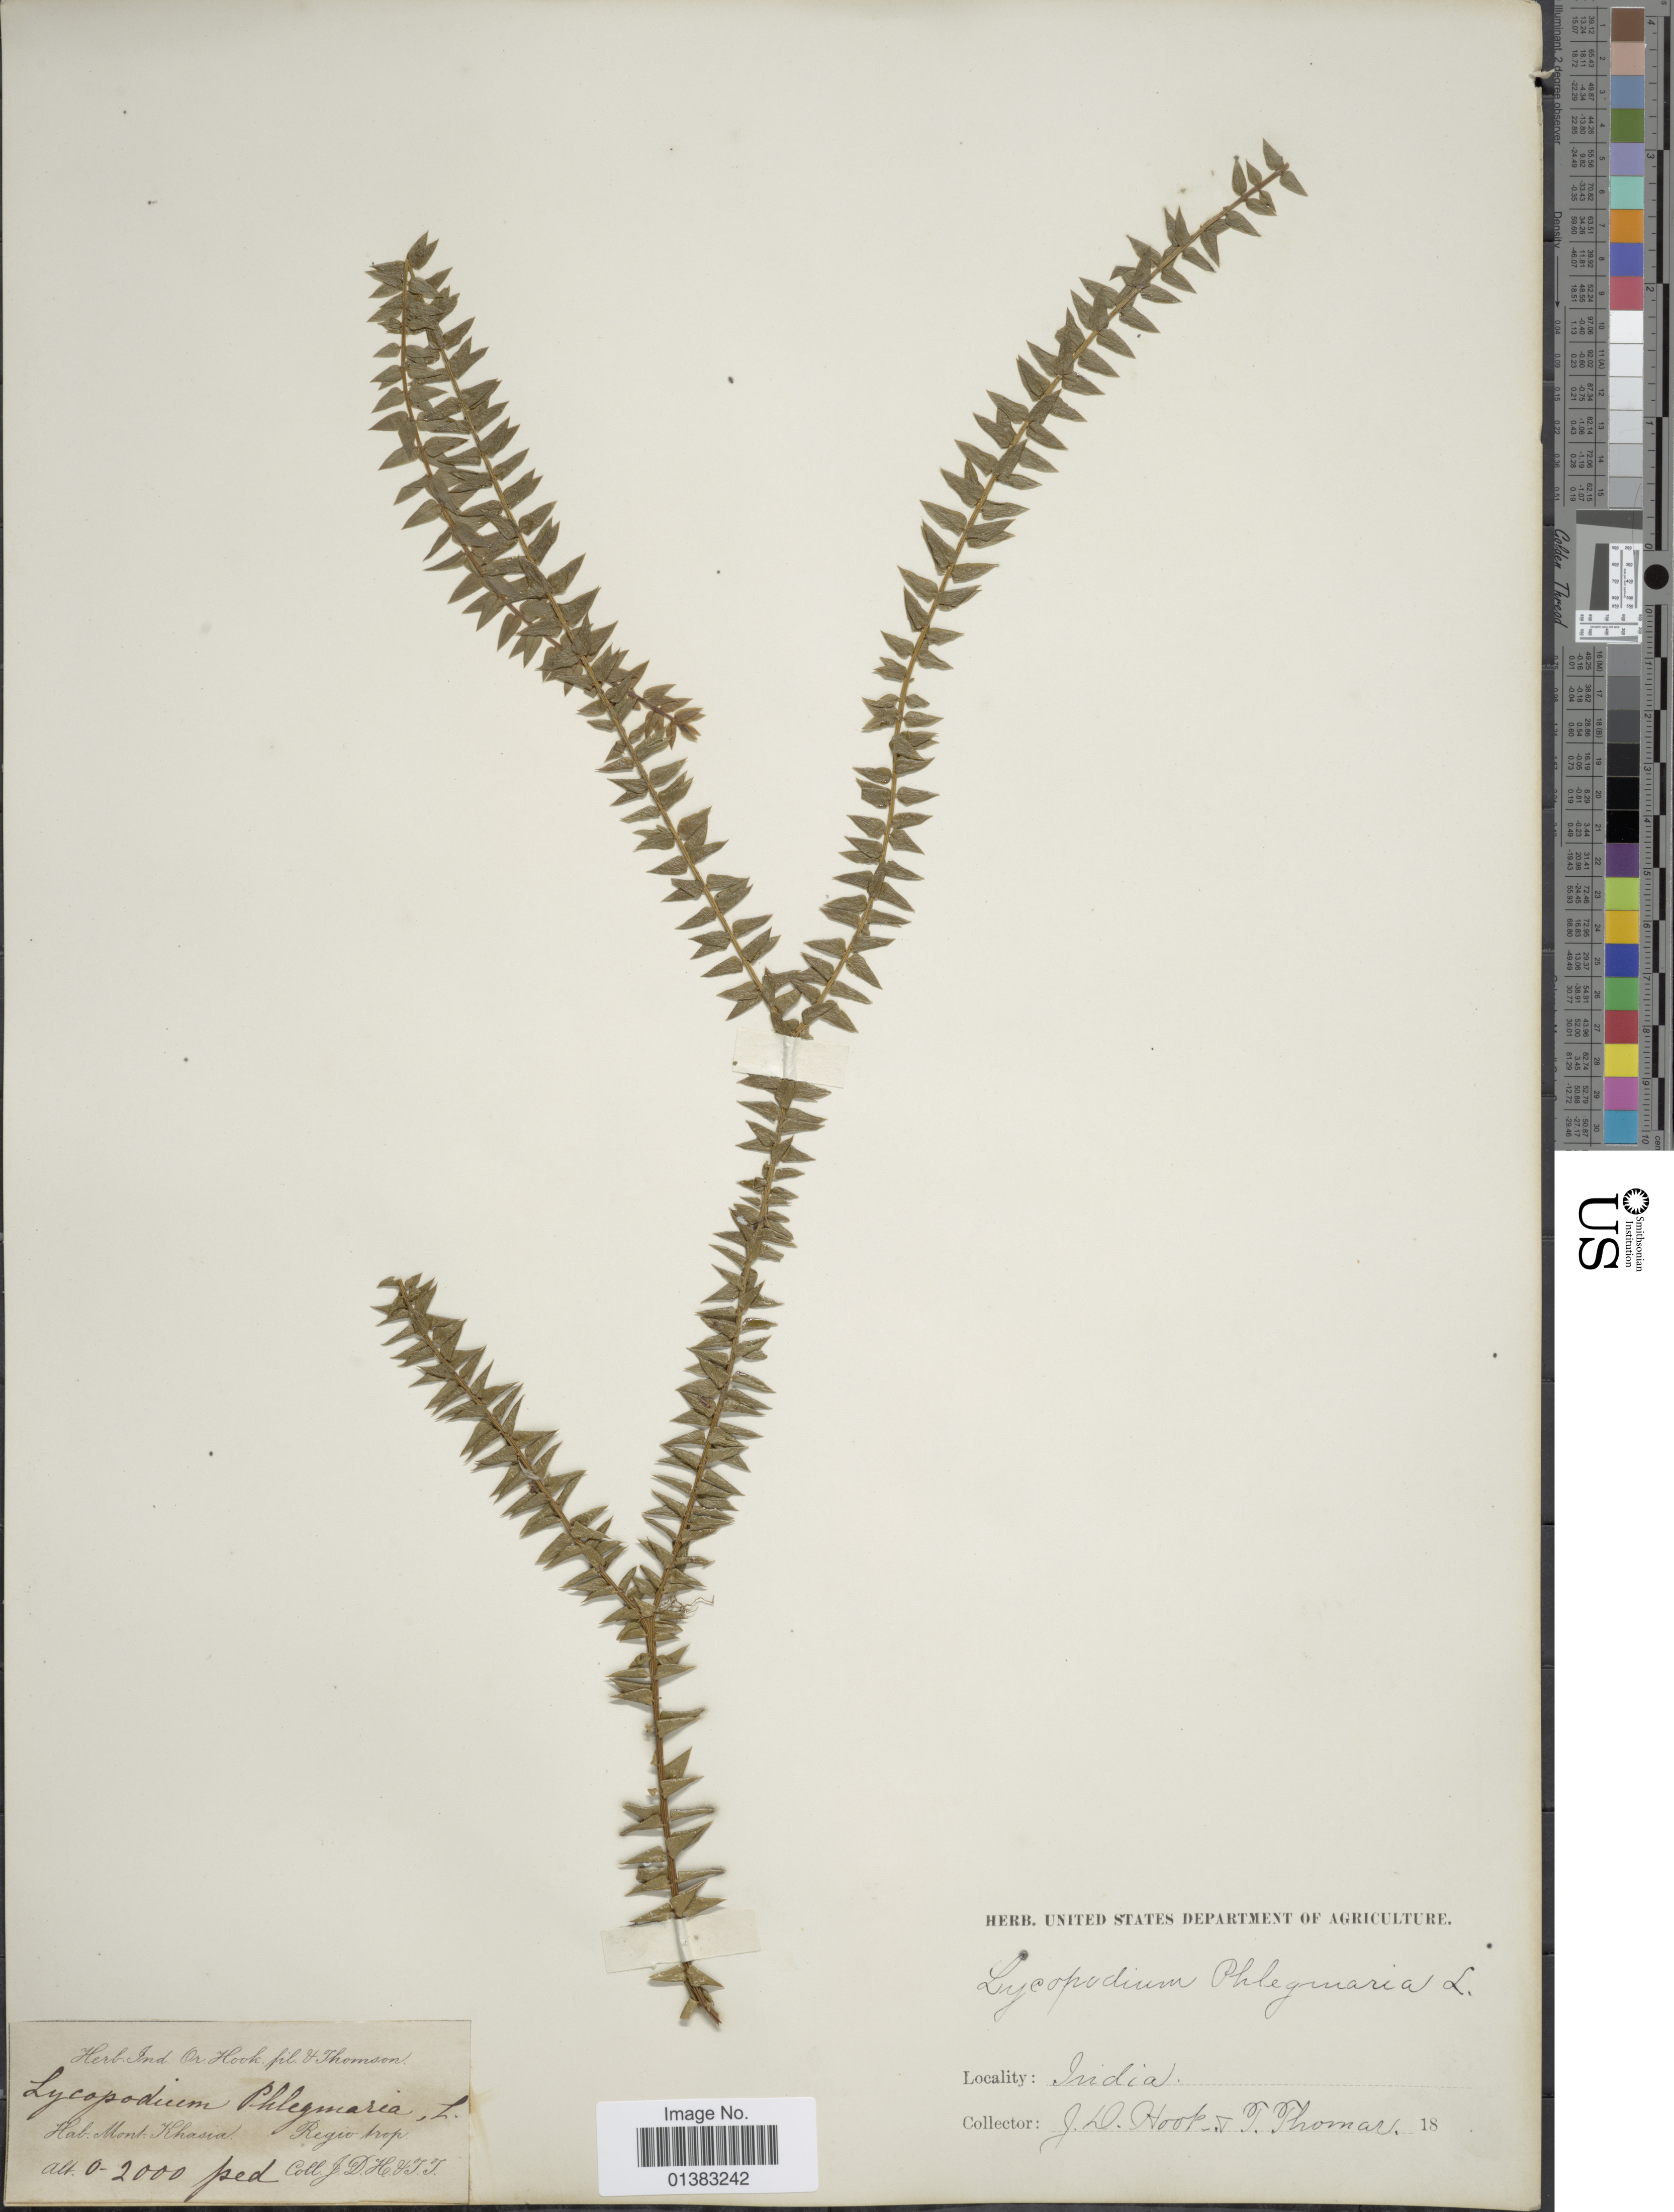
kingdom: Plantae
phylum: Tracheophyta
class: Lycopodiopsida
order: Lycopodiales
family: Lycopodiaceae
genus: Phlegmariurus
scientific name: Phlegmariurus phlegmaria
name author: (L.) Holub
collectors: J. D. Hooker & T. Thomson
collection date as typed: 18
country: India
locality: Mont Khasia, Regio trop.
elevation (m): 0